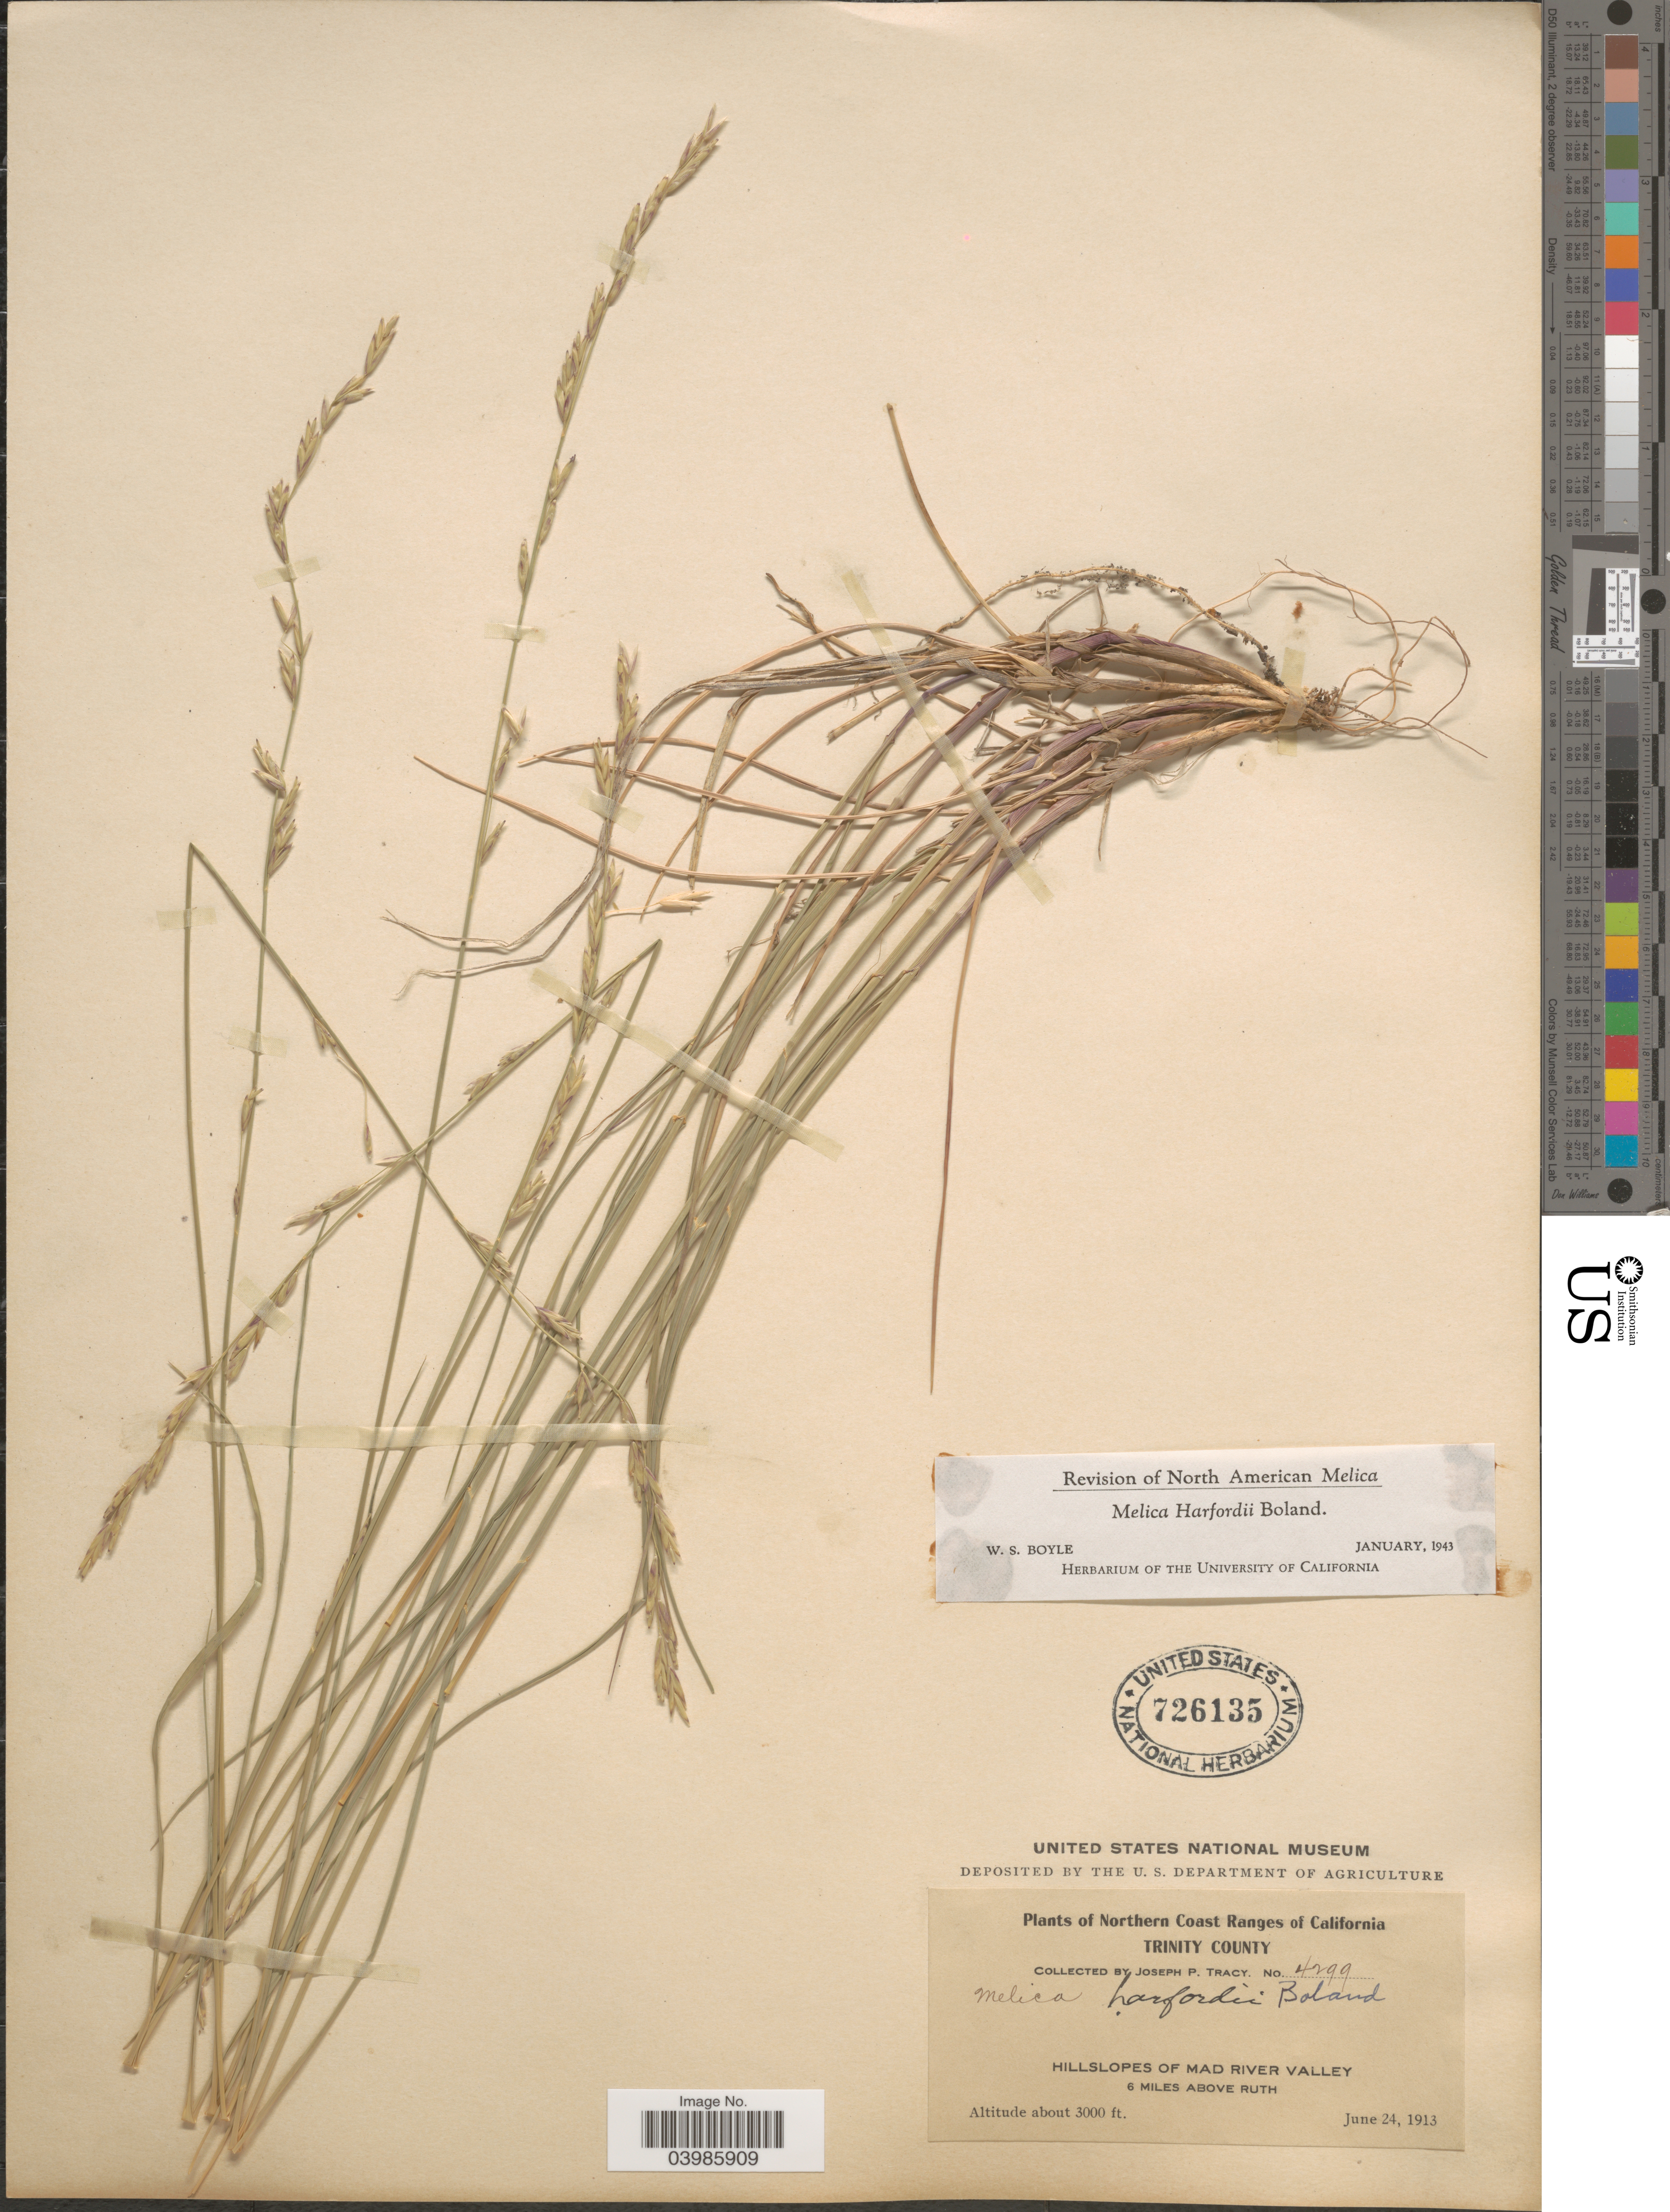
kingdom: Plantae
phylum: Tracheophyta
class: Liliopsida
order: Poales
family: Poaceae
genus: Melica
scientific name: Melica harfordii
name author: Bol.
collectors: J. Tracy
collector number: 4299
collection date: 1913-06-24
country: United States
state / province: California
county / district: Trinity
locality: Northern Coast Ranges of California. Trinity County. Hillslopes of Mad River Valley. 6 miles above Ruth.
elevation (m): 914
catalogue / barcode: US 726135